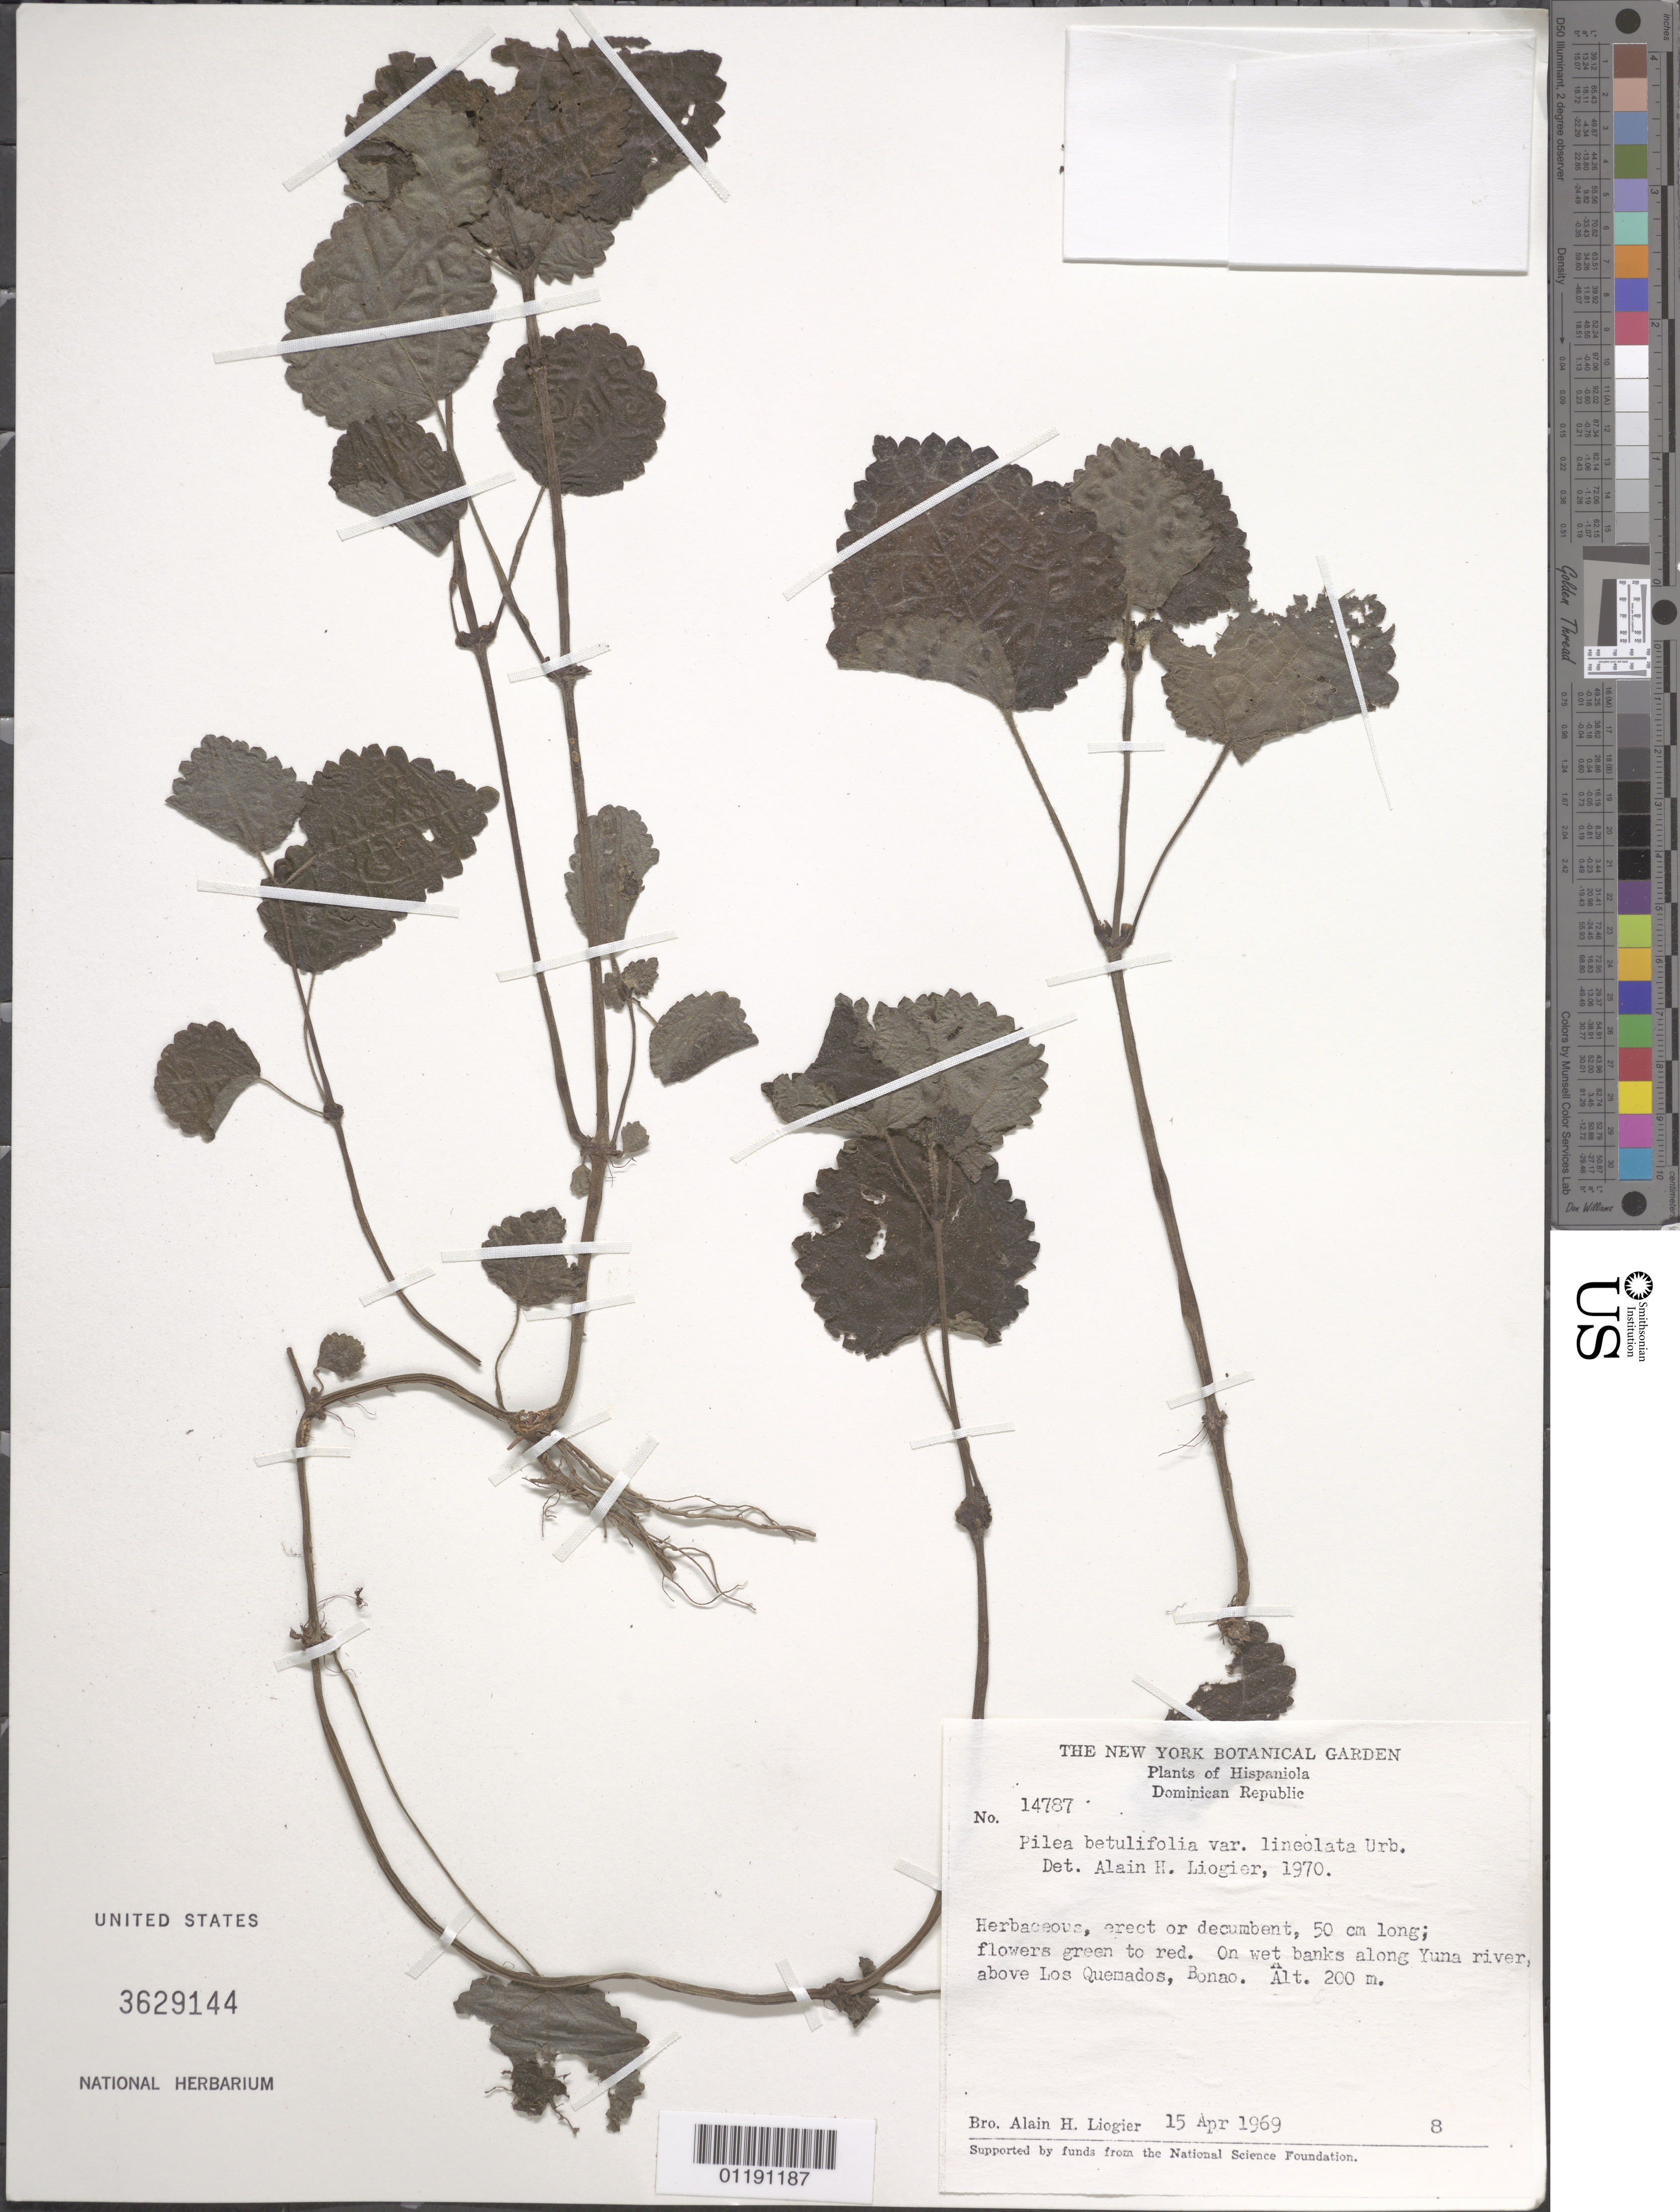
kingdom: Plantae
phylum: Tracheophyta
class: Magnoliopsida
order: Rosales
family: Urticaceae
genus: Pilea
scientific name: Pilea betulifolia var. lineolata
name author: Urb.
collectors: A. H. Liogier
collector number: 14787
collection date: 1969-04-15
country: Dominican Republic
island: Hispaniola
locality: On banks along Yuna river, above Los Quenados, Bonao.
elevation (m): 200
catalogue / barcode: US 3629144